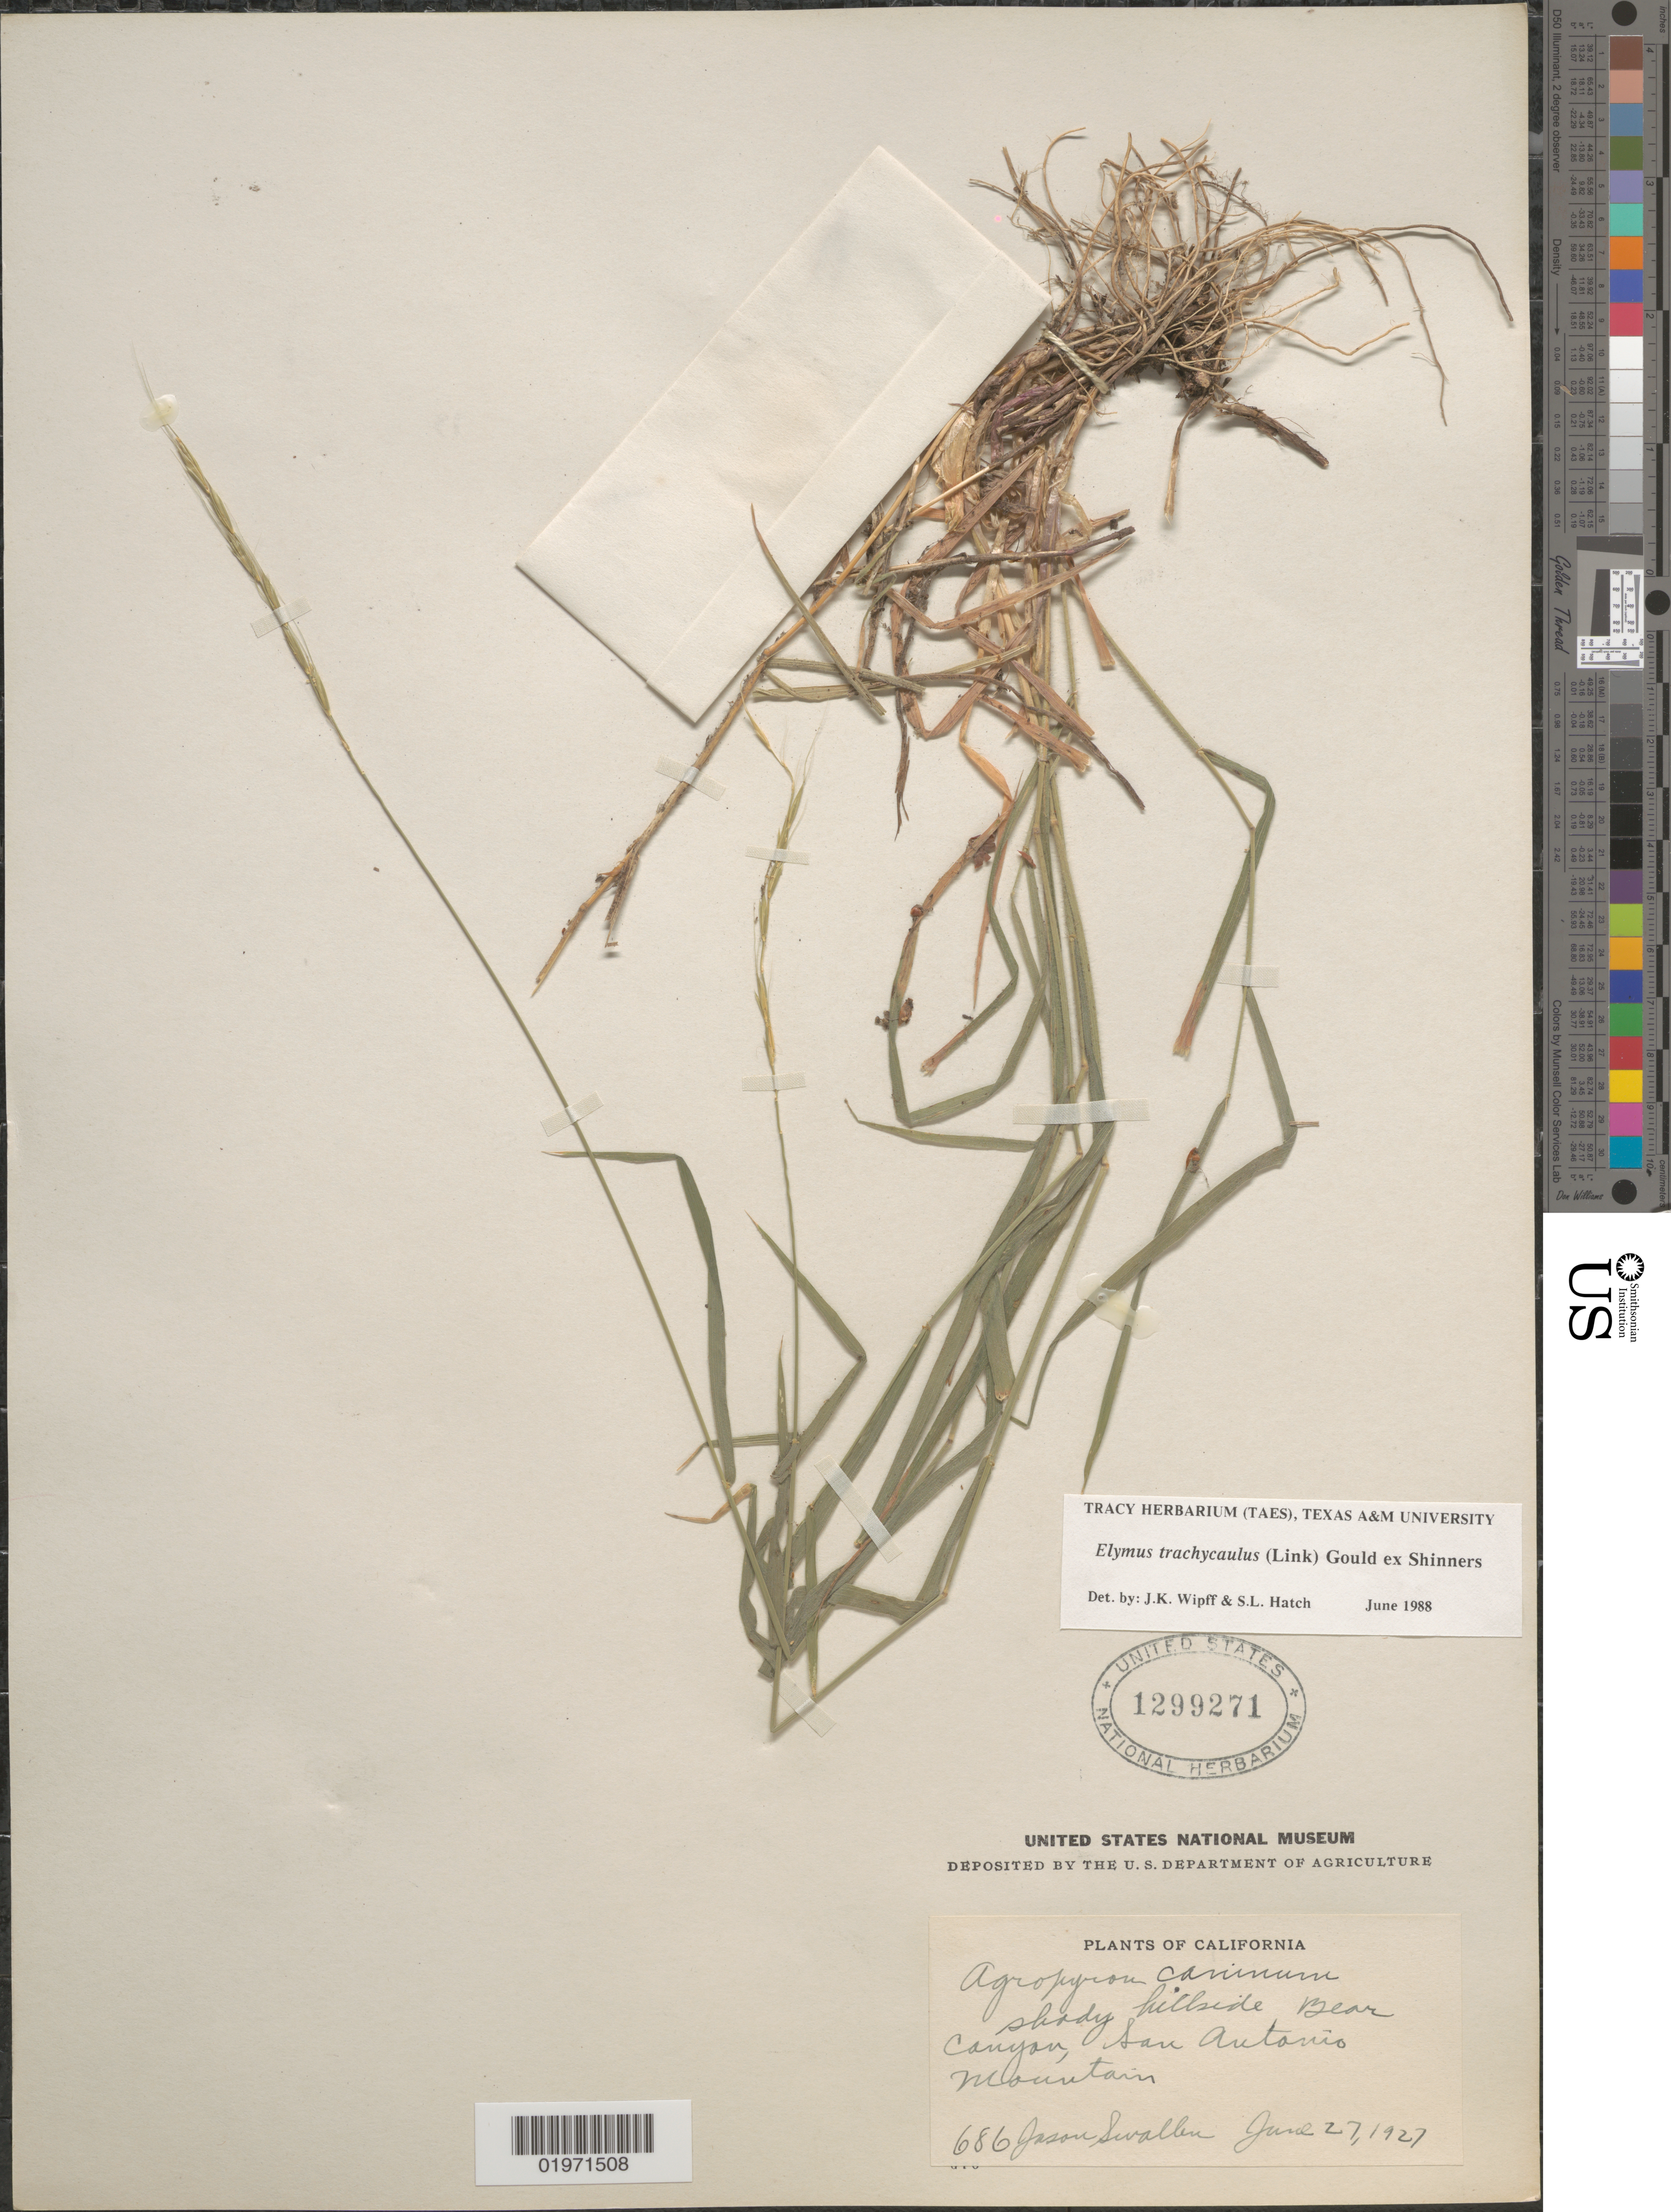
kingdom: Plantae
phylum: Tracheophyta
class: Liliopsida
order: Poales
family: Poaceae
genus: Elymus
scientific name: Elymus trachycaulus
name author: (Link) Gould ex Shinners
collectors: J. R. Swallen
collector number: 686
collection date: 1927-06-27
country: United States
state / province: California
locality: Bear Canyon, San Antonio Mountain.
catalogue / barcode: US 1299271